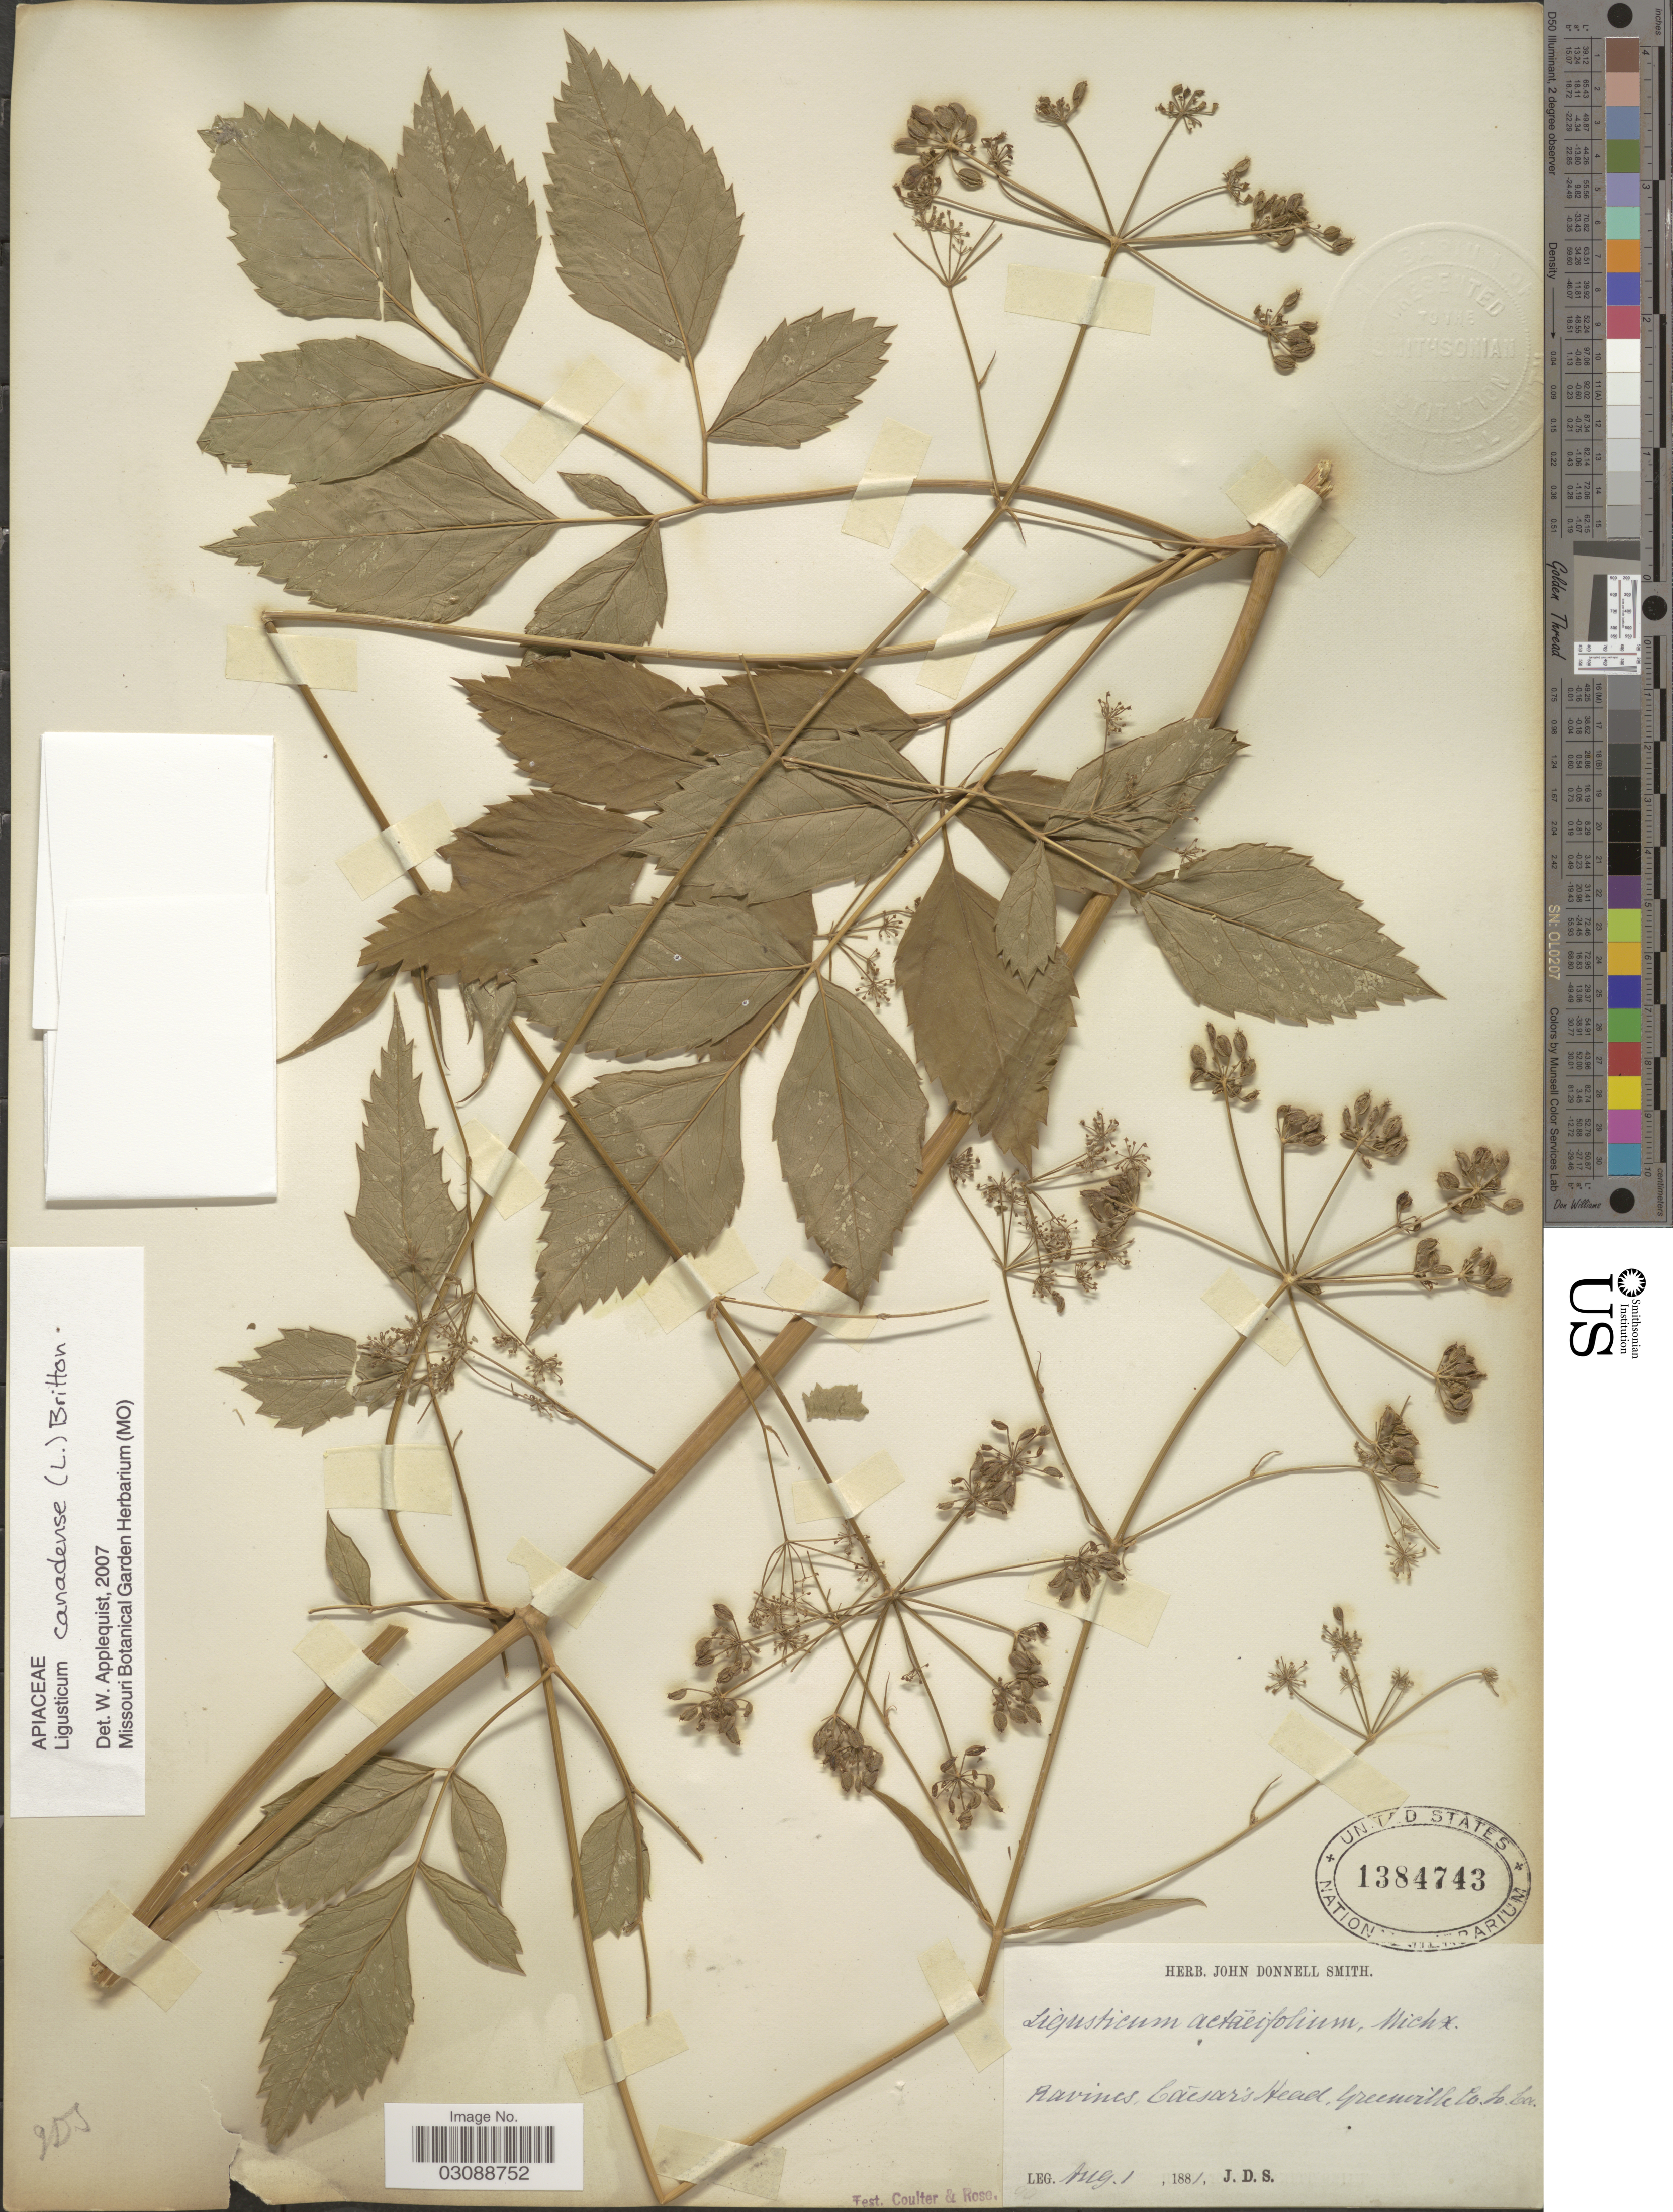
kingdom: Plantae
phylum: Tracheophyta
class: Magnoliopsida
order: Apiales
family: Apiaceae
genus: Ligusticum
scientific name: Ligusticum canadense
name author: (L.) Britton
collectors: J. Donnell Smith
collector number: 90*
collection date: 1881-08-01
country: United States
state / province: South Carolina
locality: Ravines, Cáesar's Head, Greenville Co.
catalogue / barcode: US 1384743